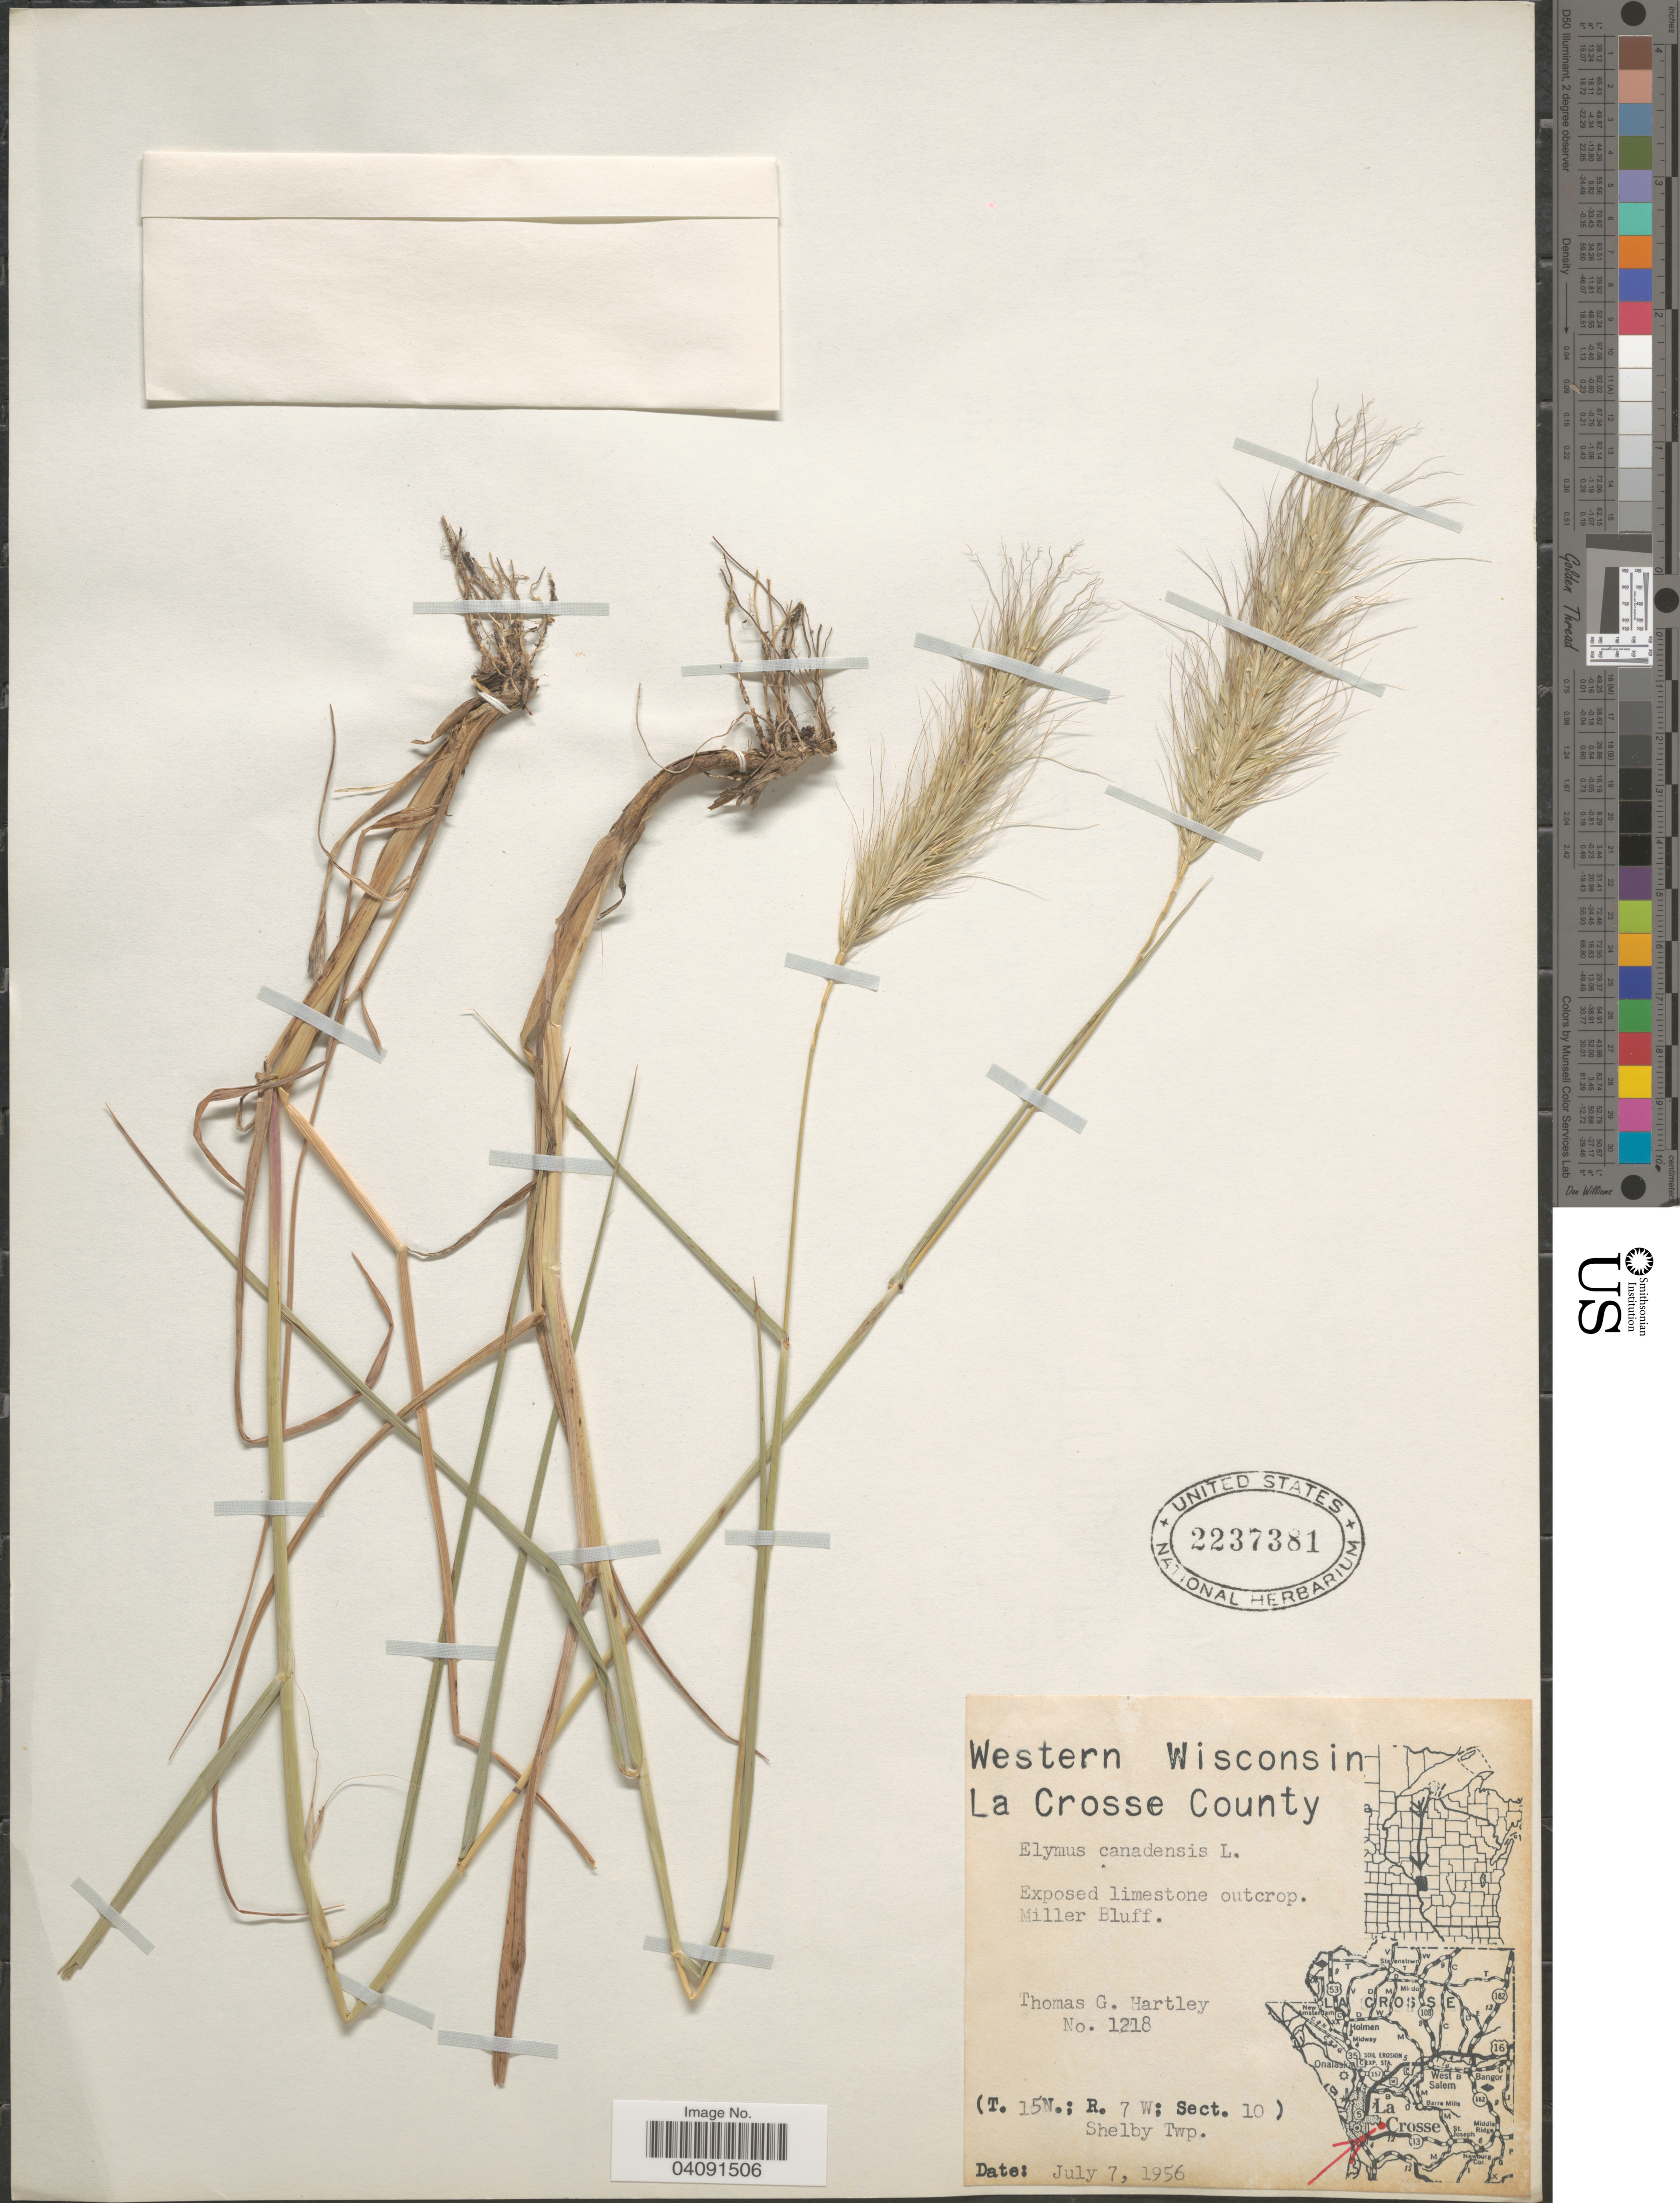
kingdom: Plantae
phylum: Tracheophyta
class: Liliopsida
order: Poales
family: Poaceae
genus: Elymus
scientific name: Elymus canadensis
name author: L.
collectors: T. G. Hartley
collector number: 1218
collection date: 1956-07-07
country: United States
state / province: Wisconsin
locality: Western Wisconsin. La Crosse County. Exposed limestone outcrop. Miller Bluff. (T.15N.; R.7 W; Sect.10). Shelby Twp.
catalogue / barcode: US 2237381